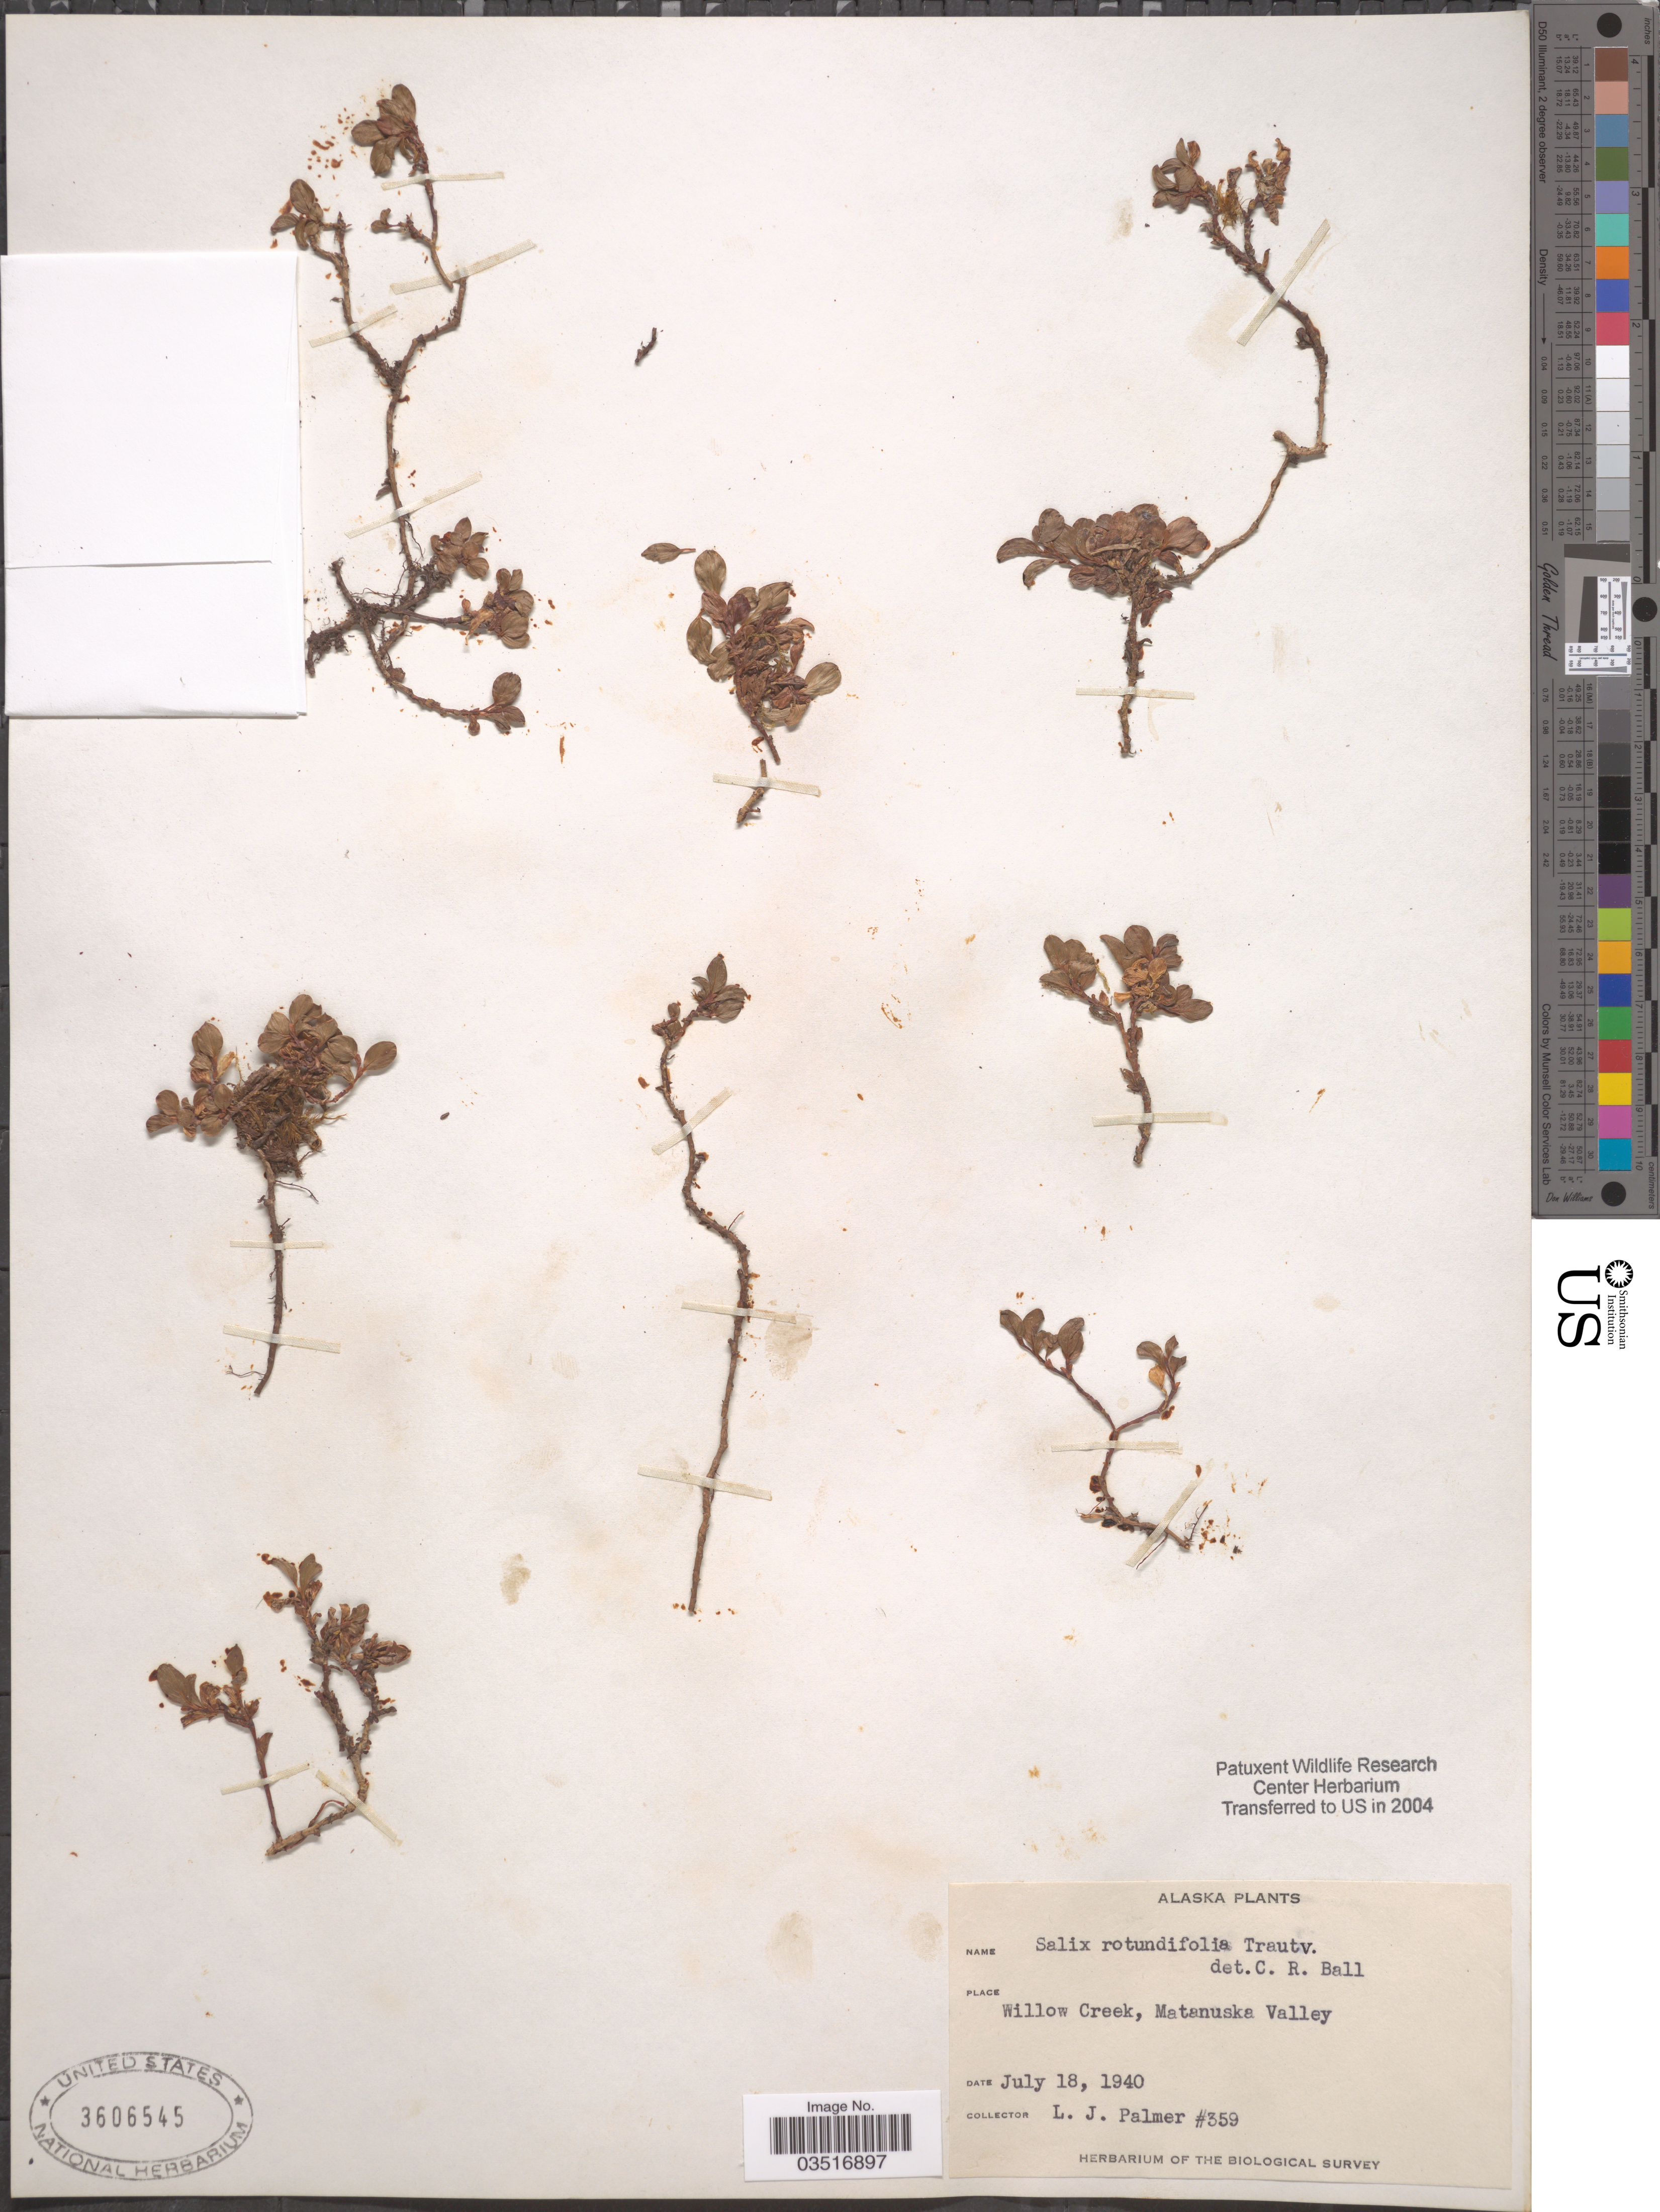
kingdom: Plantae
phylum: Tracheophyta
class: Magnoliopsida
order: Malpighiales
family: Salicaceae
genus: Salix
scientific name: Salix rotundifolia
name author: Trautv.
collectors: L. J. Palmer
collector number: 359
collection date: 1940-07-18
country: United States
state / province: Alaska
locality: Willow Creek, Matanuska Valley.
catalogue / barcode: US 3606545